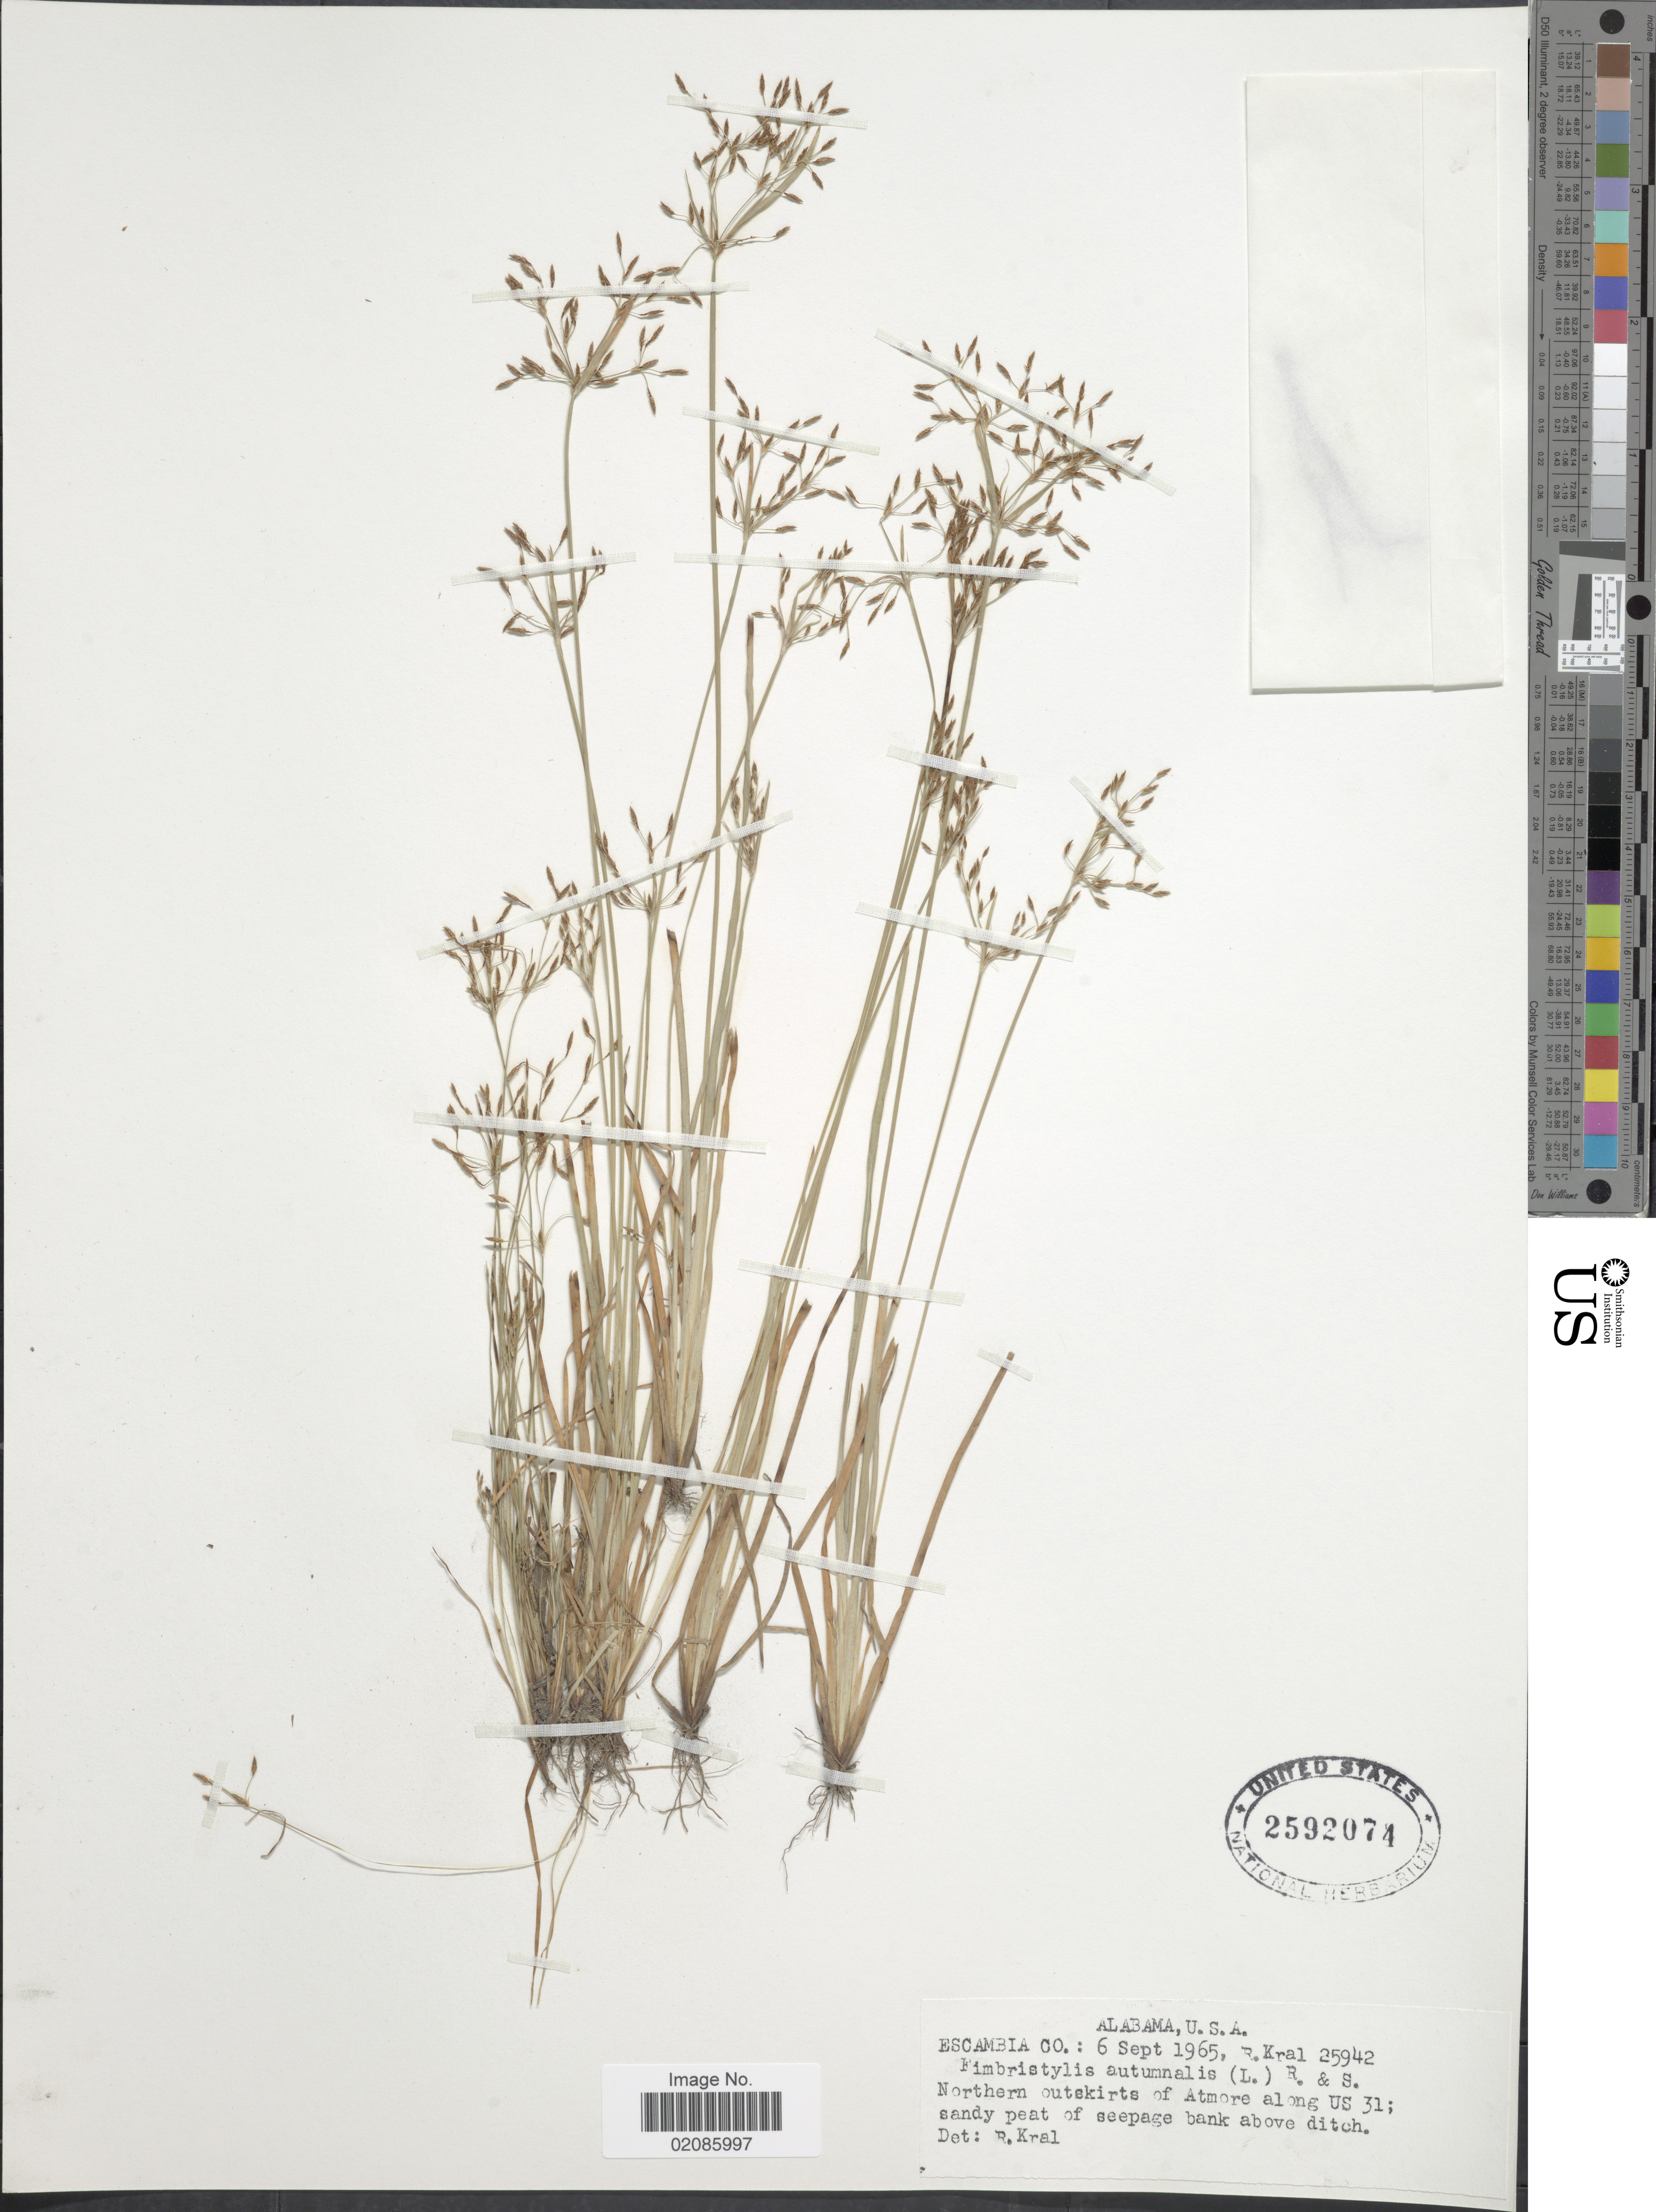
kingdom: Plantae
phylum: Tracheophyta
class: Liliopsida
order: Poales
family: Cyperaceae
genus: Fimbristylis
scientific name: Fimbristylis autumnalis (L.) Roem. & Schult.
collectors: R. Kral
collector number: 25942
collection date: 1965-09-06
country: United States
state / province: Alabama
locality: Escambia Co. Northern outskirts of Atmore along US 31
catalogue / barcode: US 2592074